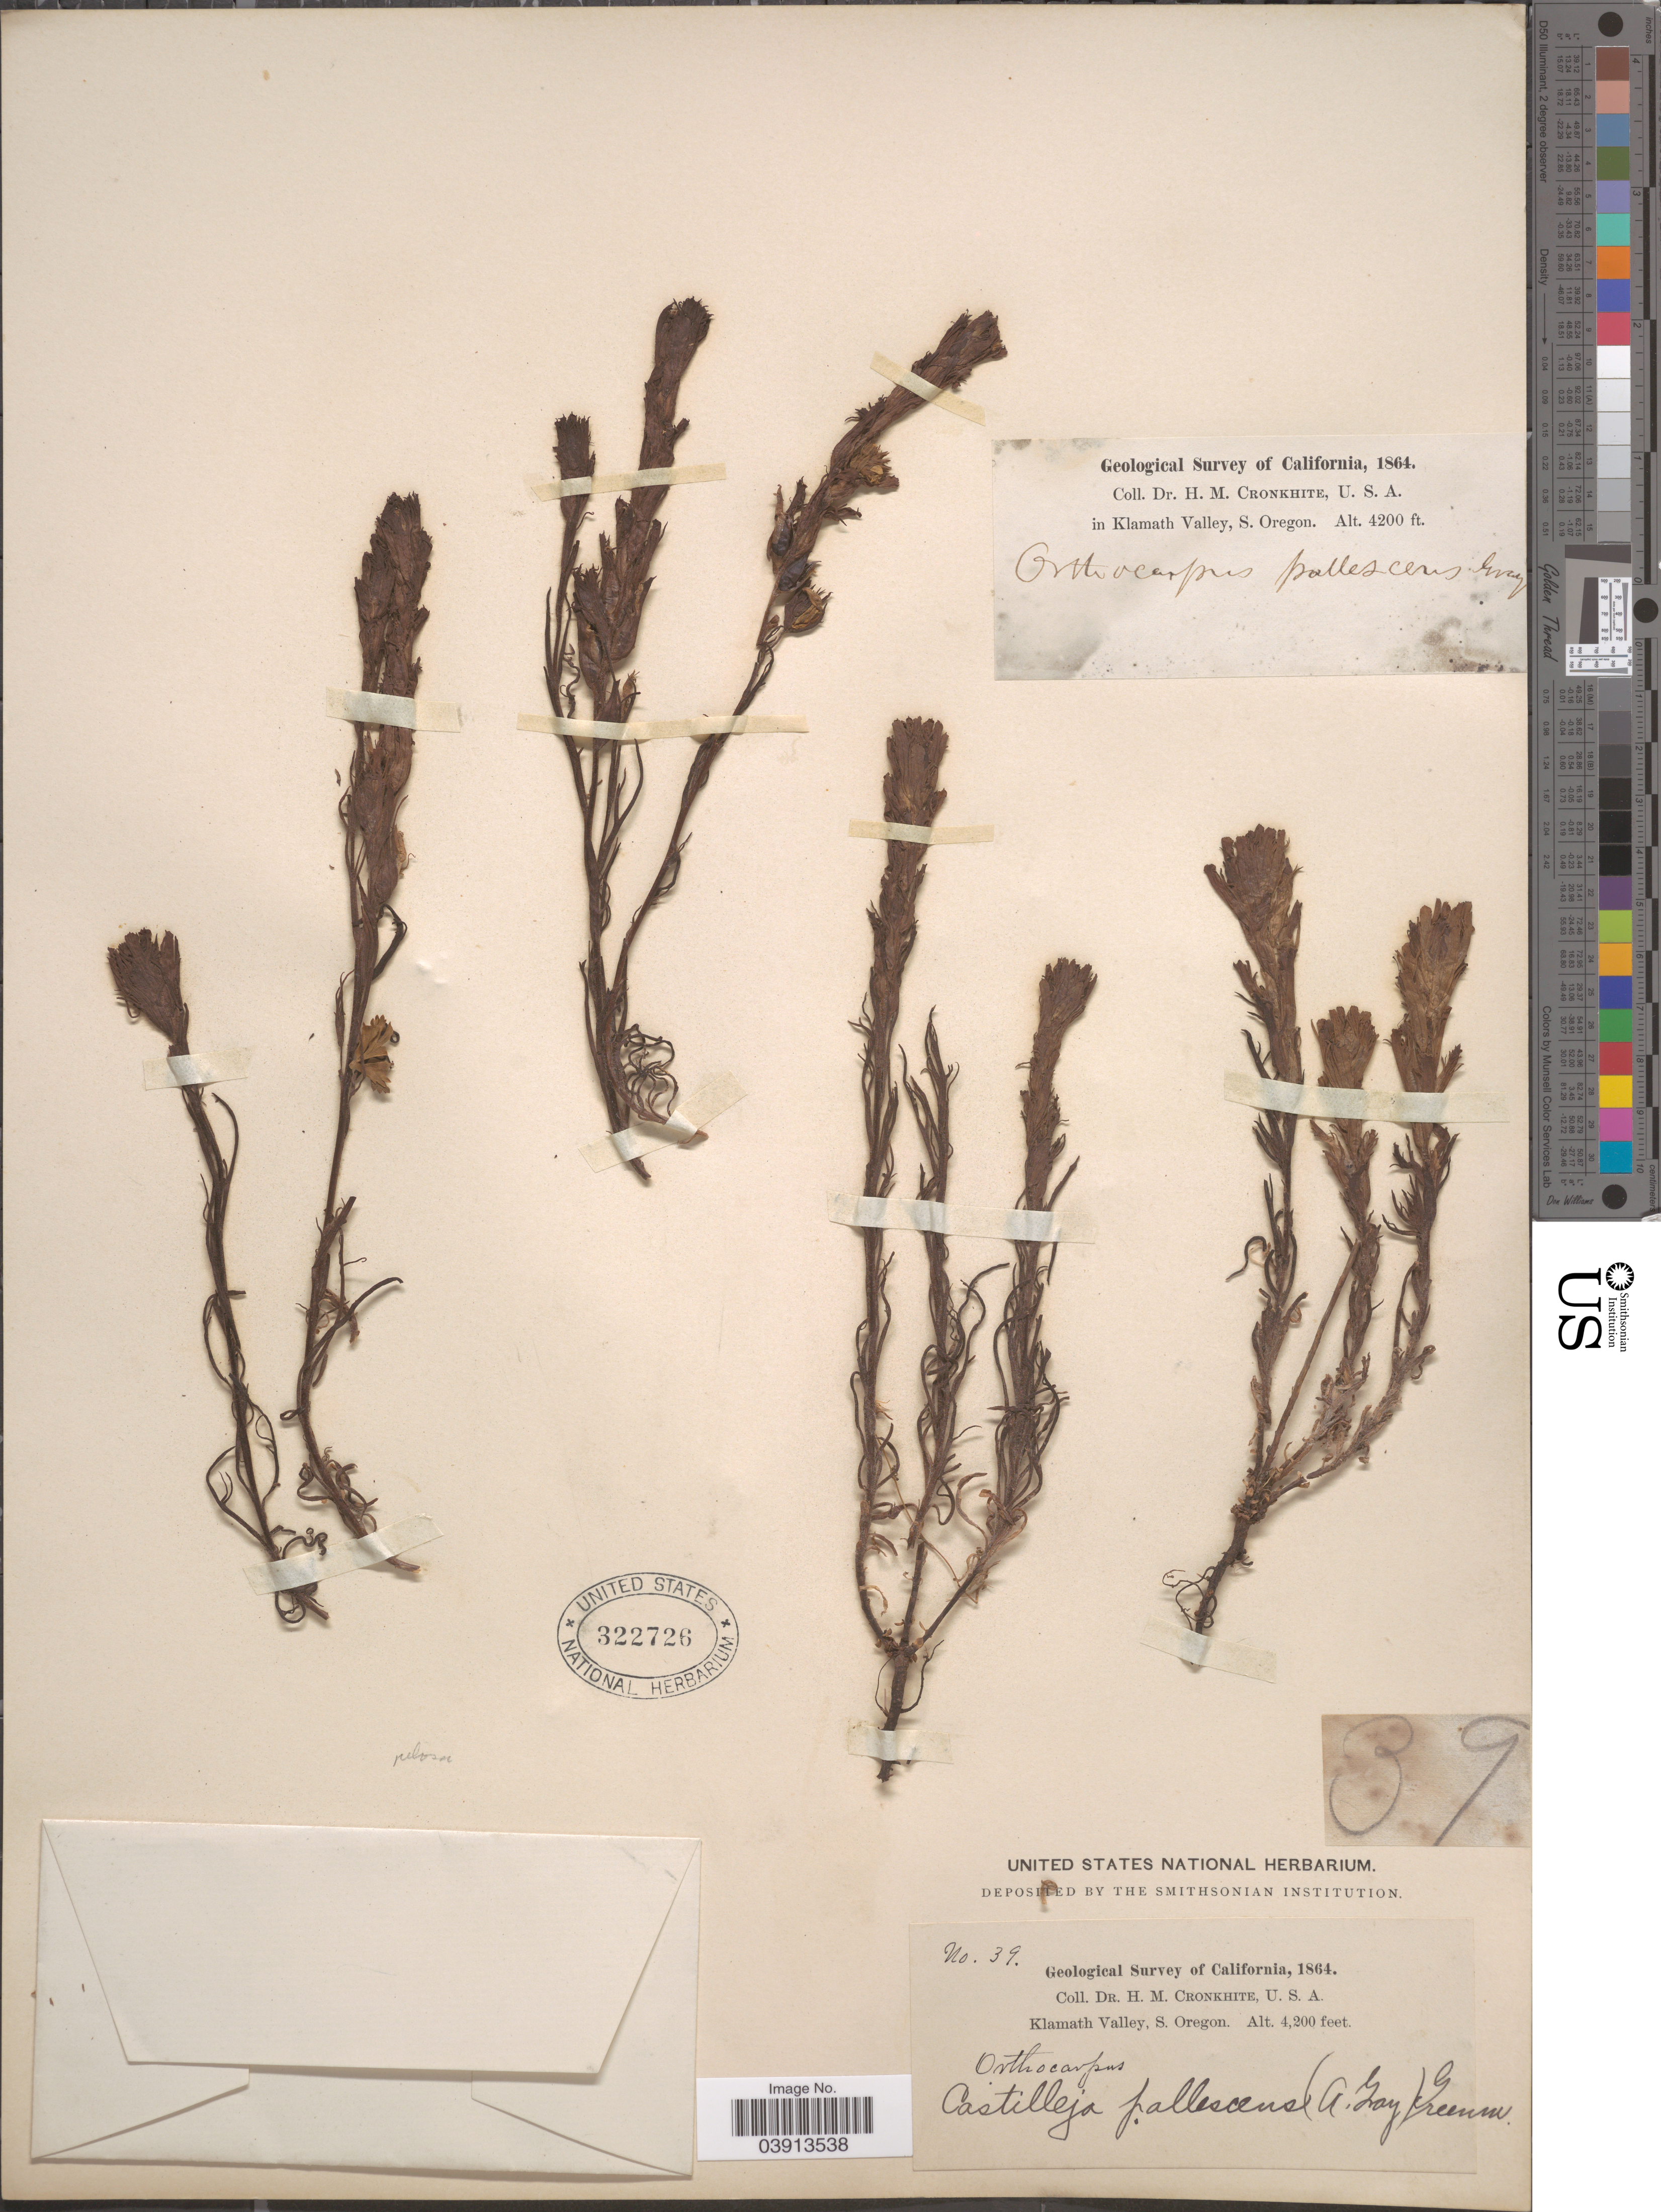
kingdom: Plantae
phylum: Tracheophyta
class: Magnoliopsida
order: Lamiales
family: Orobanchaceae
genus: Castilleja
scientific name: Castilleja pilosa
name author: (S. Watson) Rydb.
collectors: H. M. Cronkhite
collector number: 39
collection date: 1864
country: United States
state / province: Oregon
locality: Klamath Valley, S. Oregon.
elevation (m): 1280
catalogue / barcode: US 322726